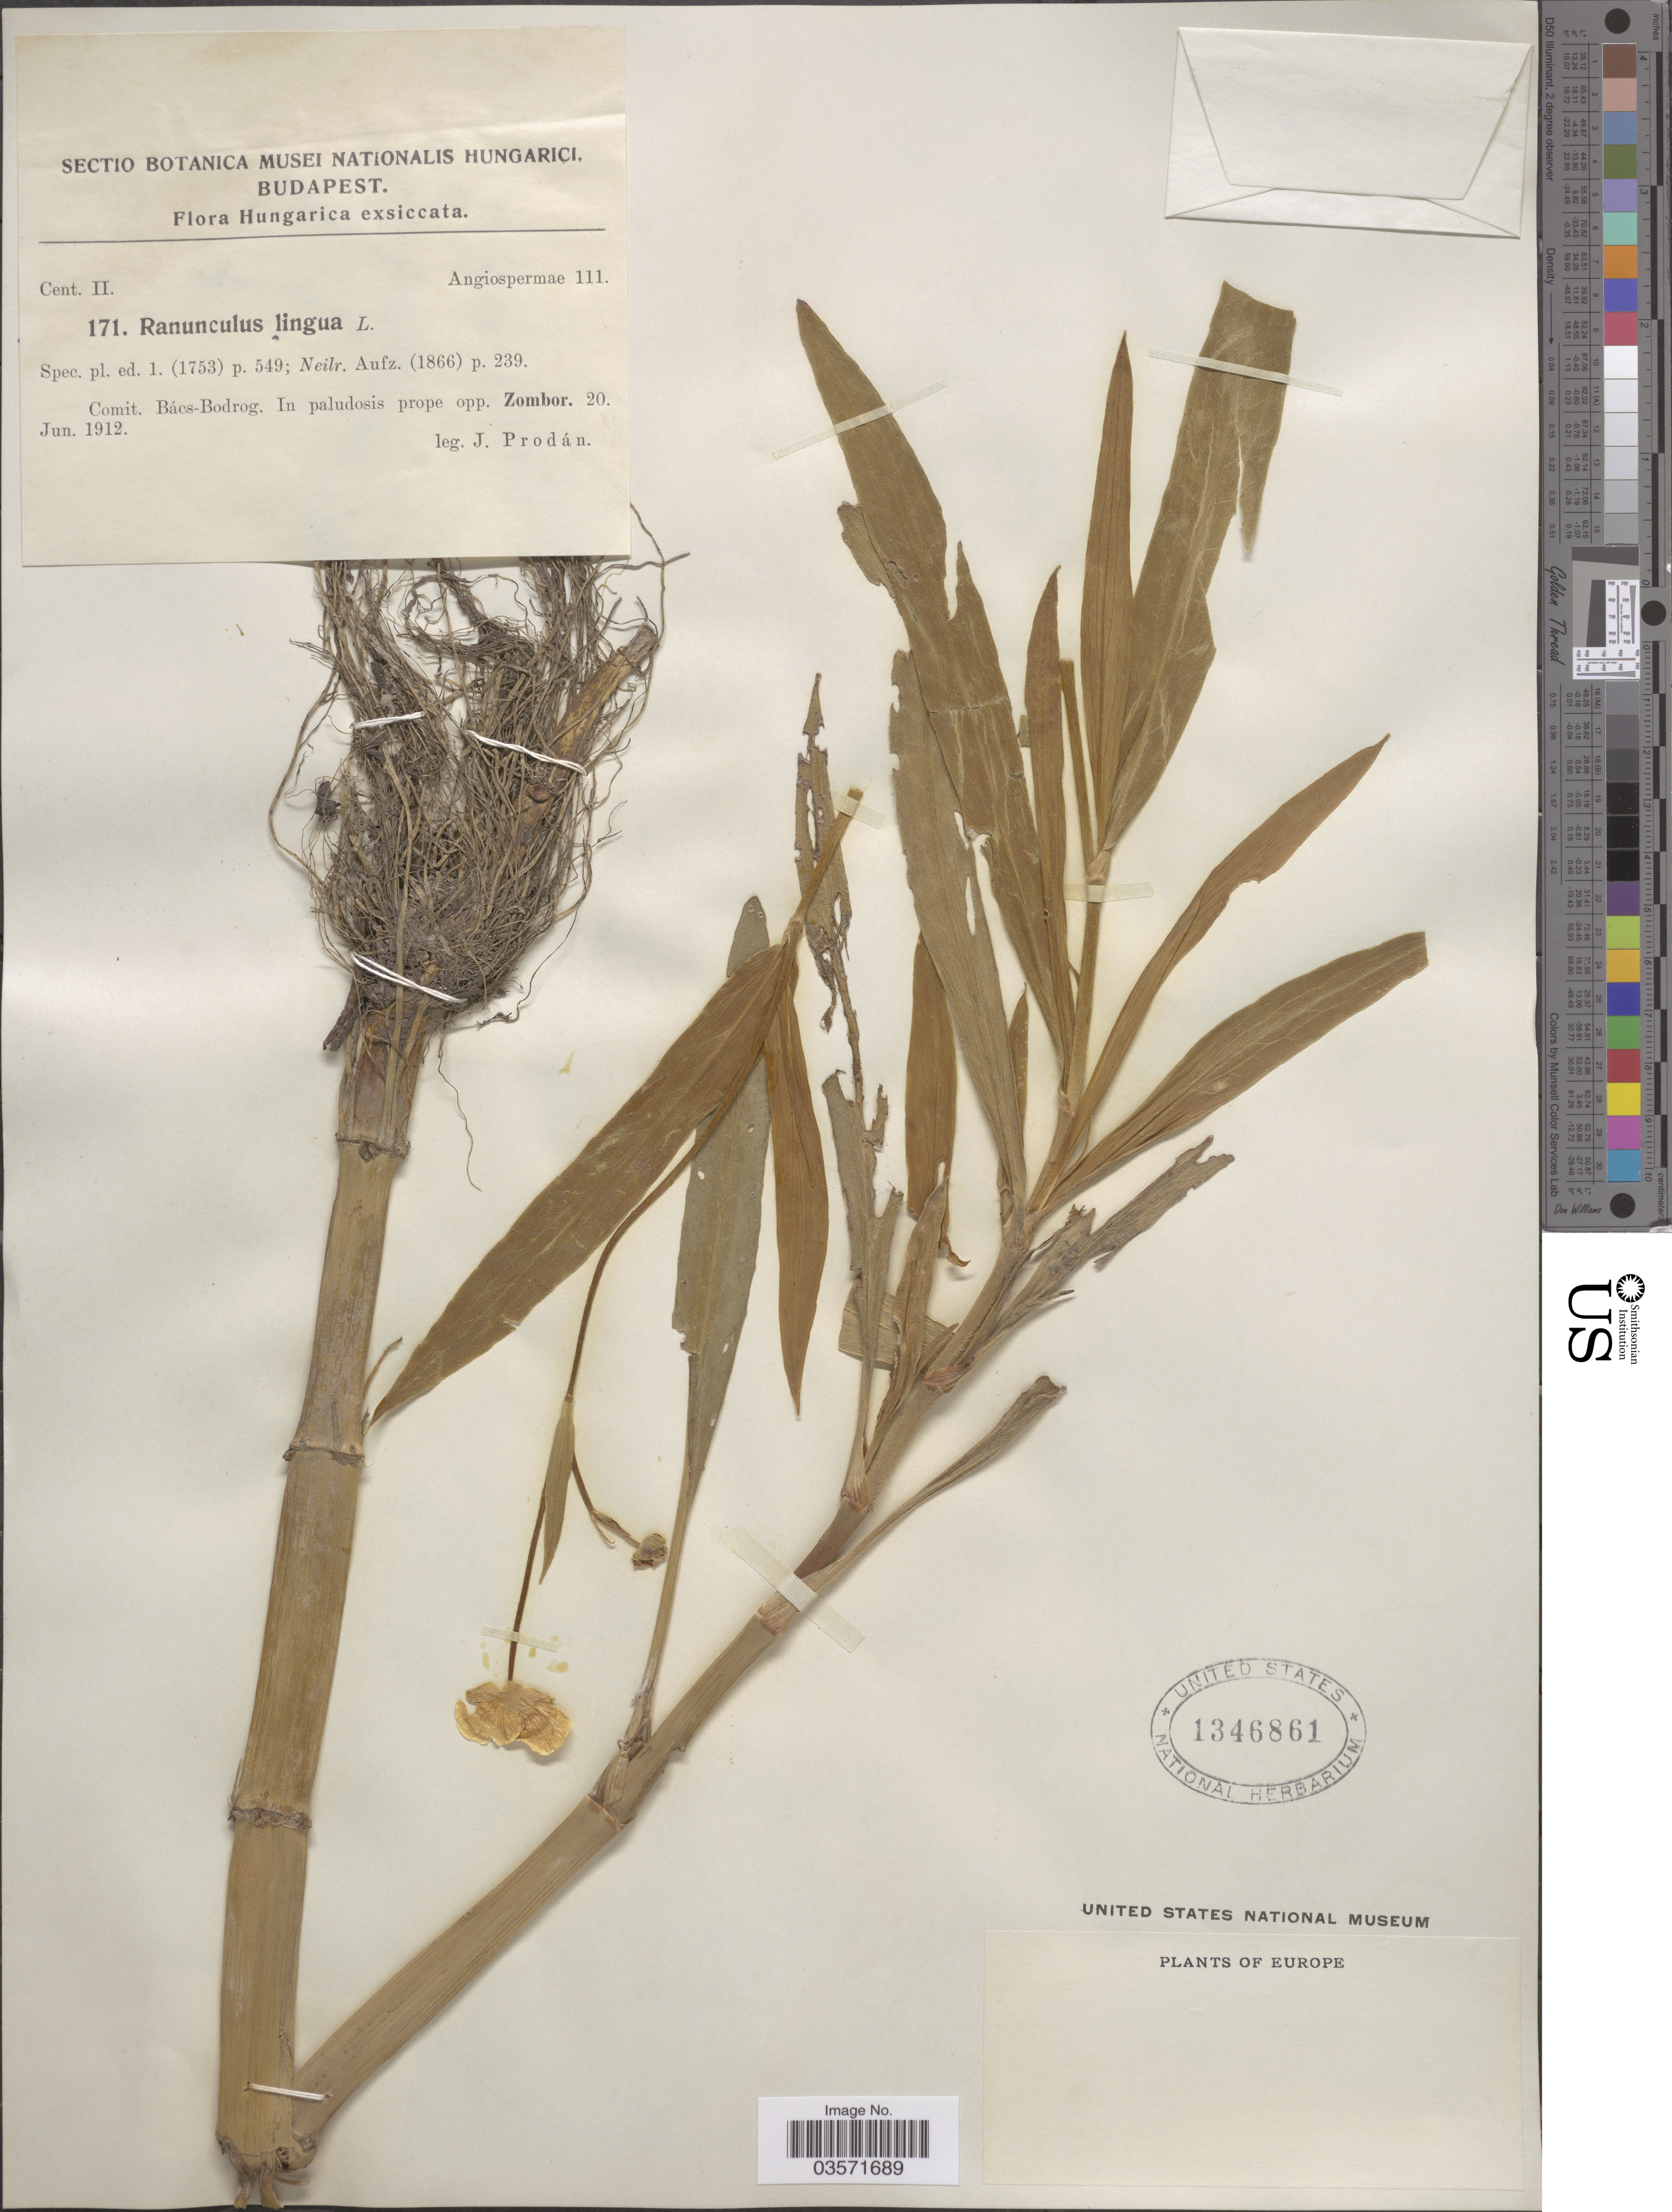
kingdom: Plantae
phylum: Tracheophyta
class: Magnoliopsida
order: Ranunculales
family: Ranunculaceae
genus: Ranunculus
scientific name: Ranunculus lingua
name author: L.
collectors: J. Prodan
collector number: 171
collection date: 1912-06-20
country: Hungary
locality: Comit. Bács-Bodrog. In paludosis prope opp. Zombor.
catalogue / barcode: US 1346861